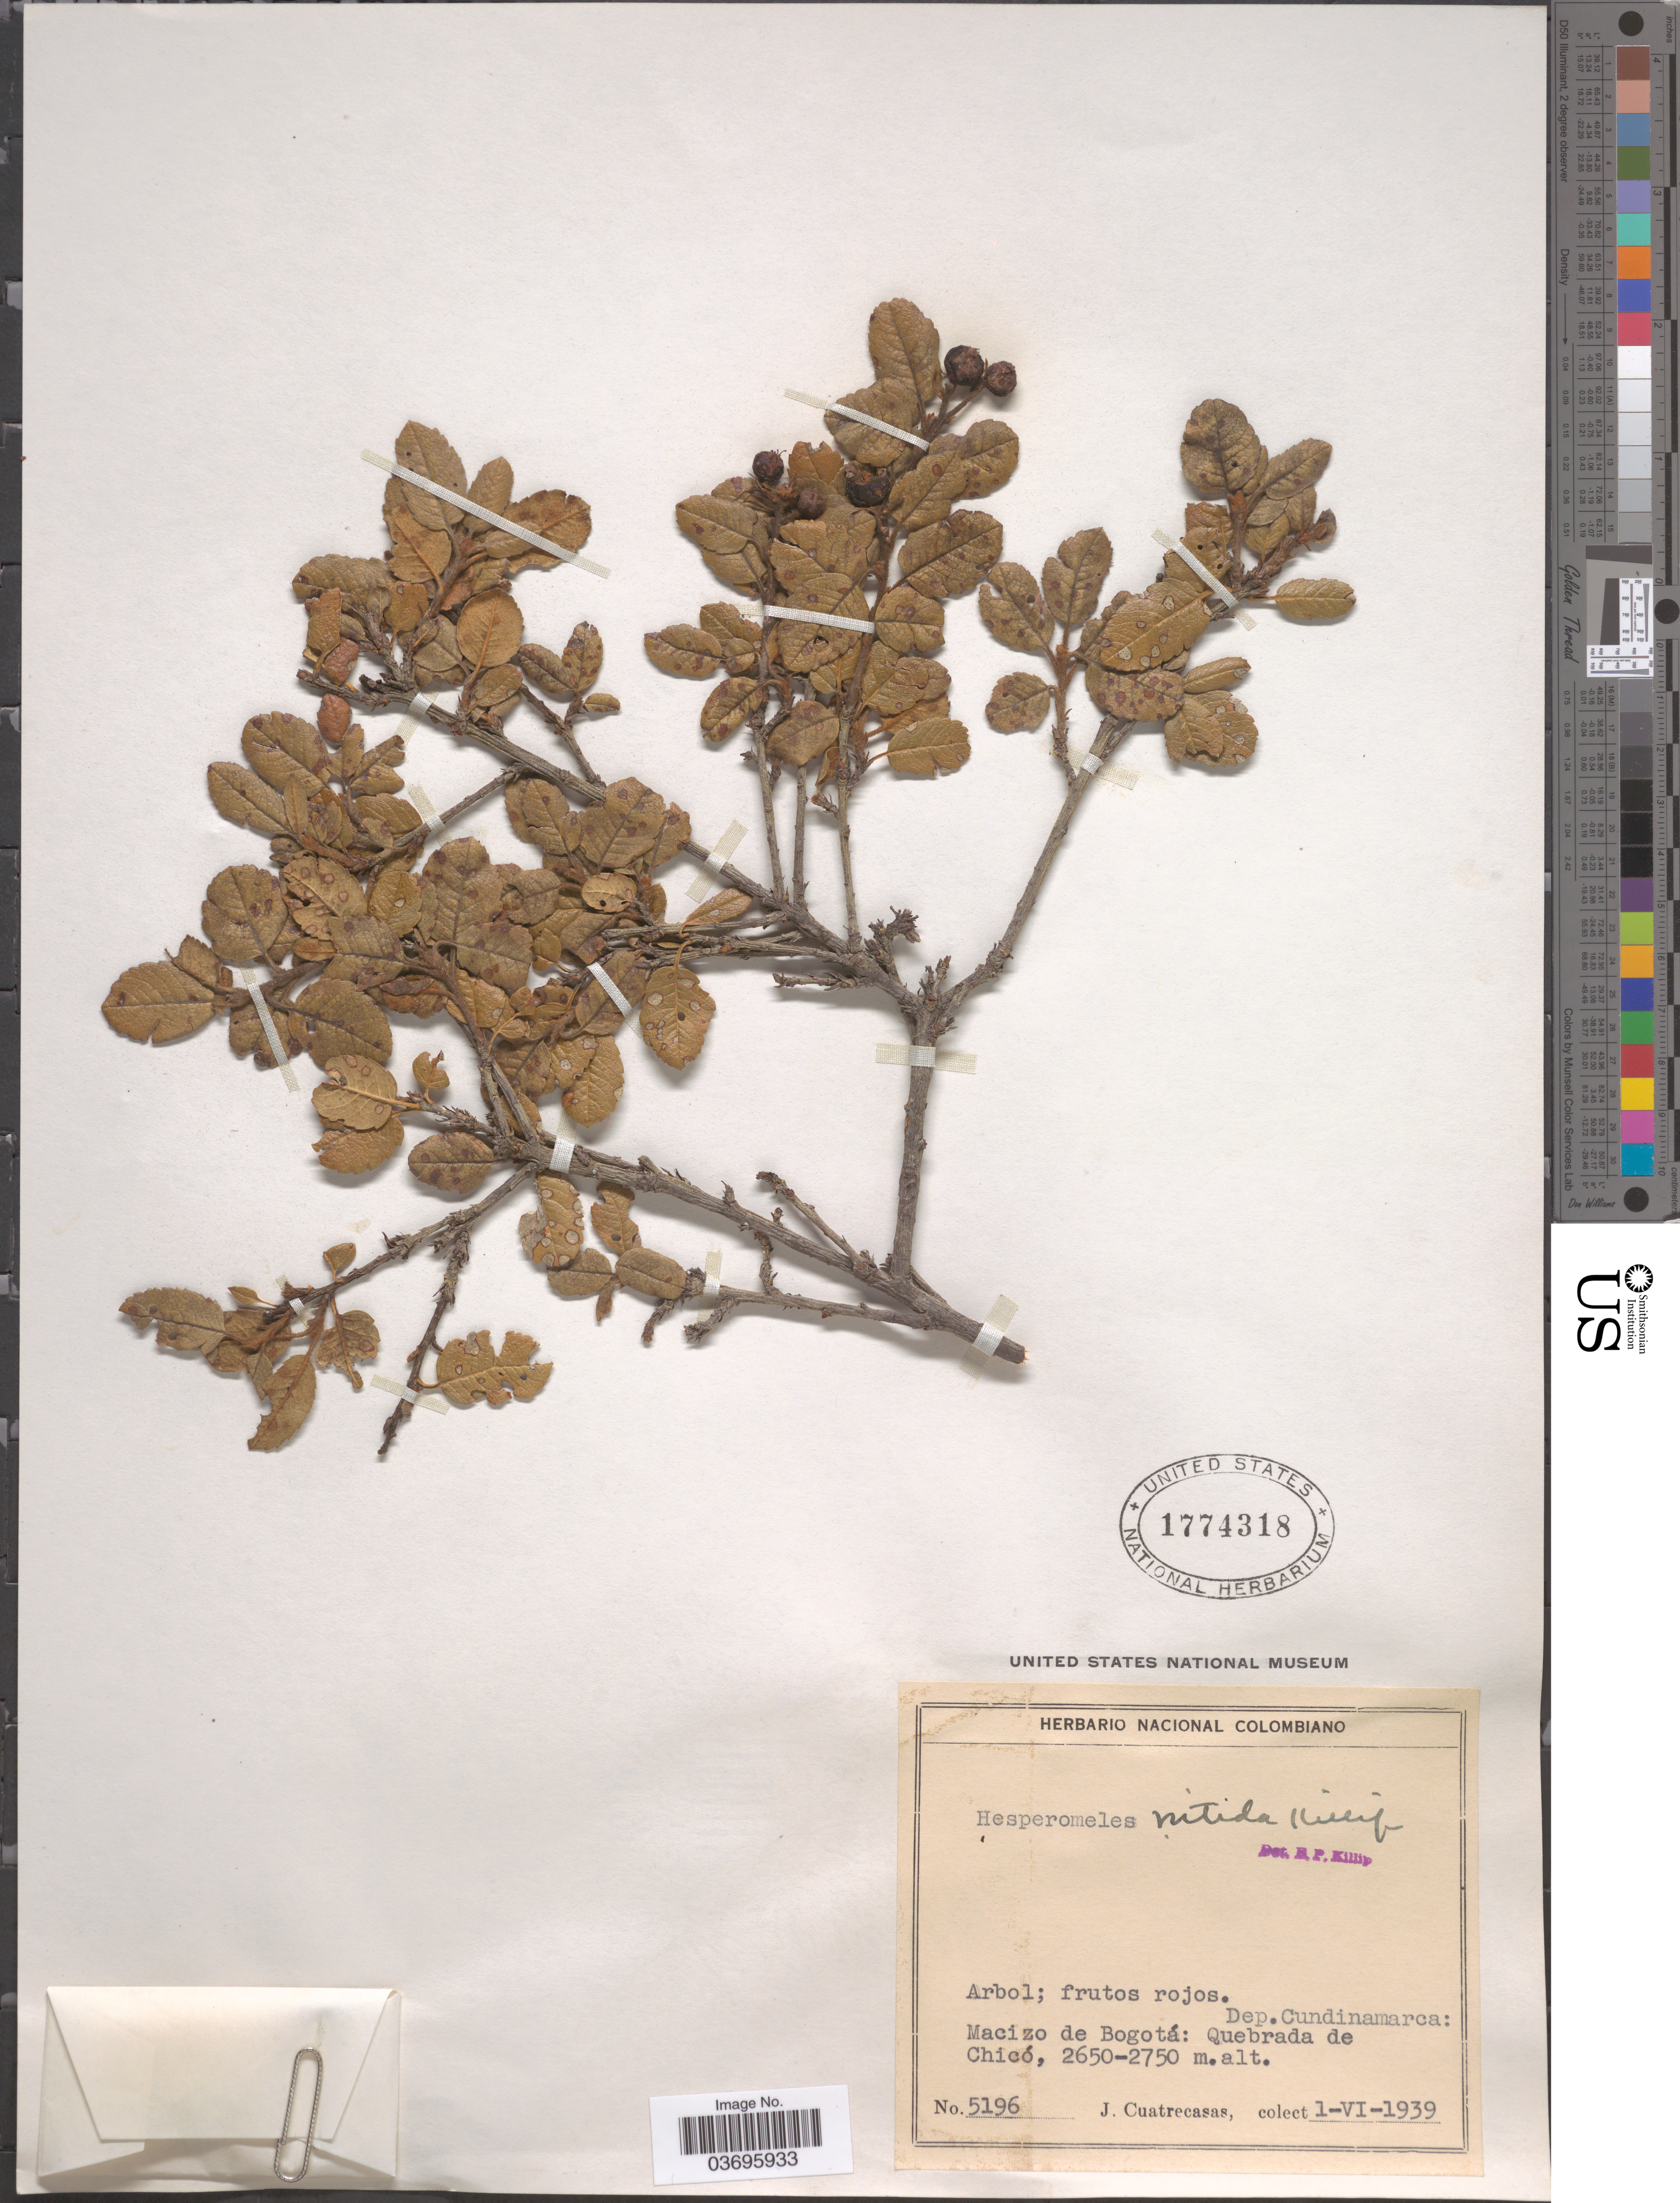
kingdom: Plantae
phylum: Tracheophyta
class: Magnoliopsida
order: Rosales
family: Rosaceae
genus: Hesperomeles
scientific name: Hesperomeles nitida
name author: Killip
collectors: J. Cuatrecasas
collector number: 5196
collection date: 1939-06-01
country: Colombia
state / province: Cundinamarca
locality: Dep. Cundinamarca: Macizo de Bogotá: Quebrada de Chicó.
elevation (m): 2650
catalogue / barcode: US 1774318